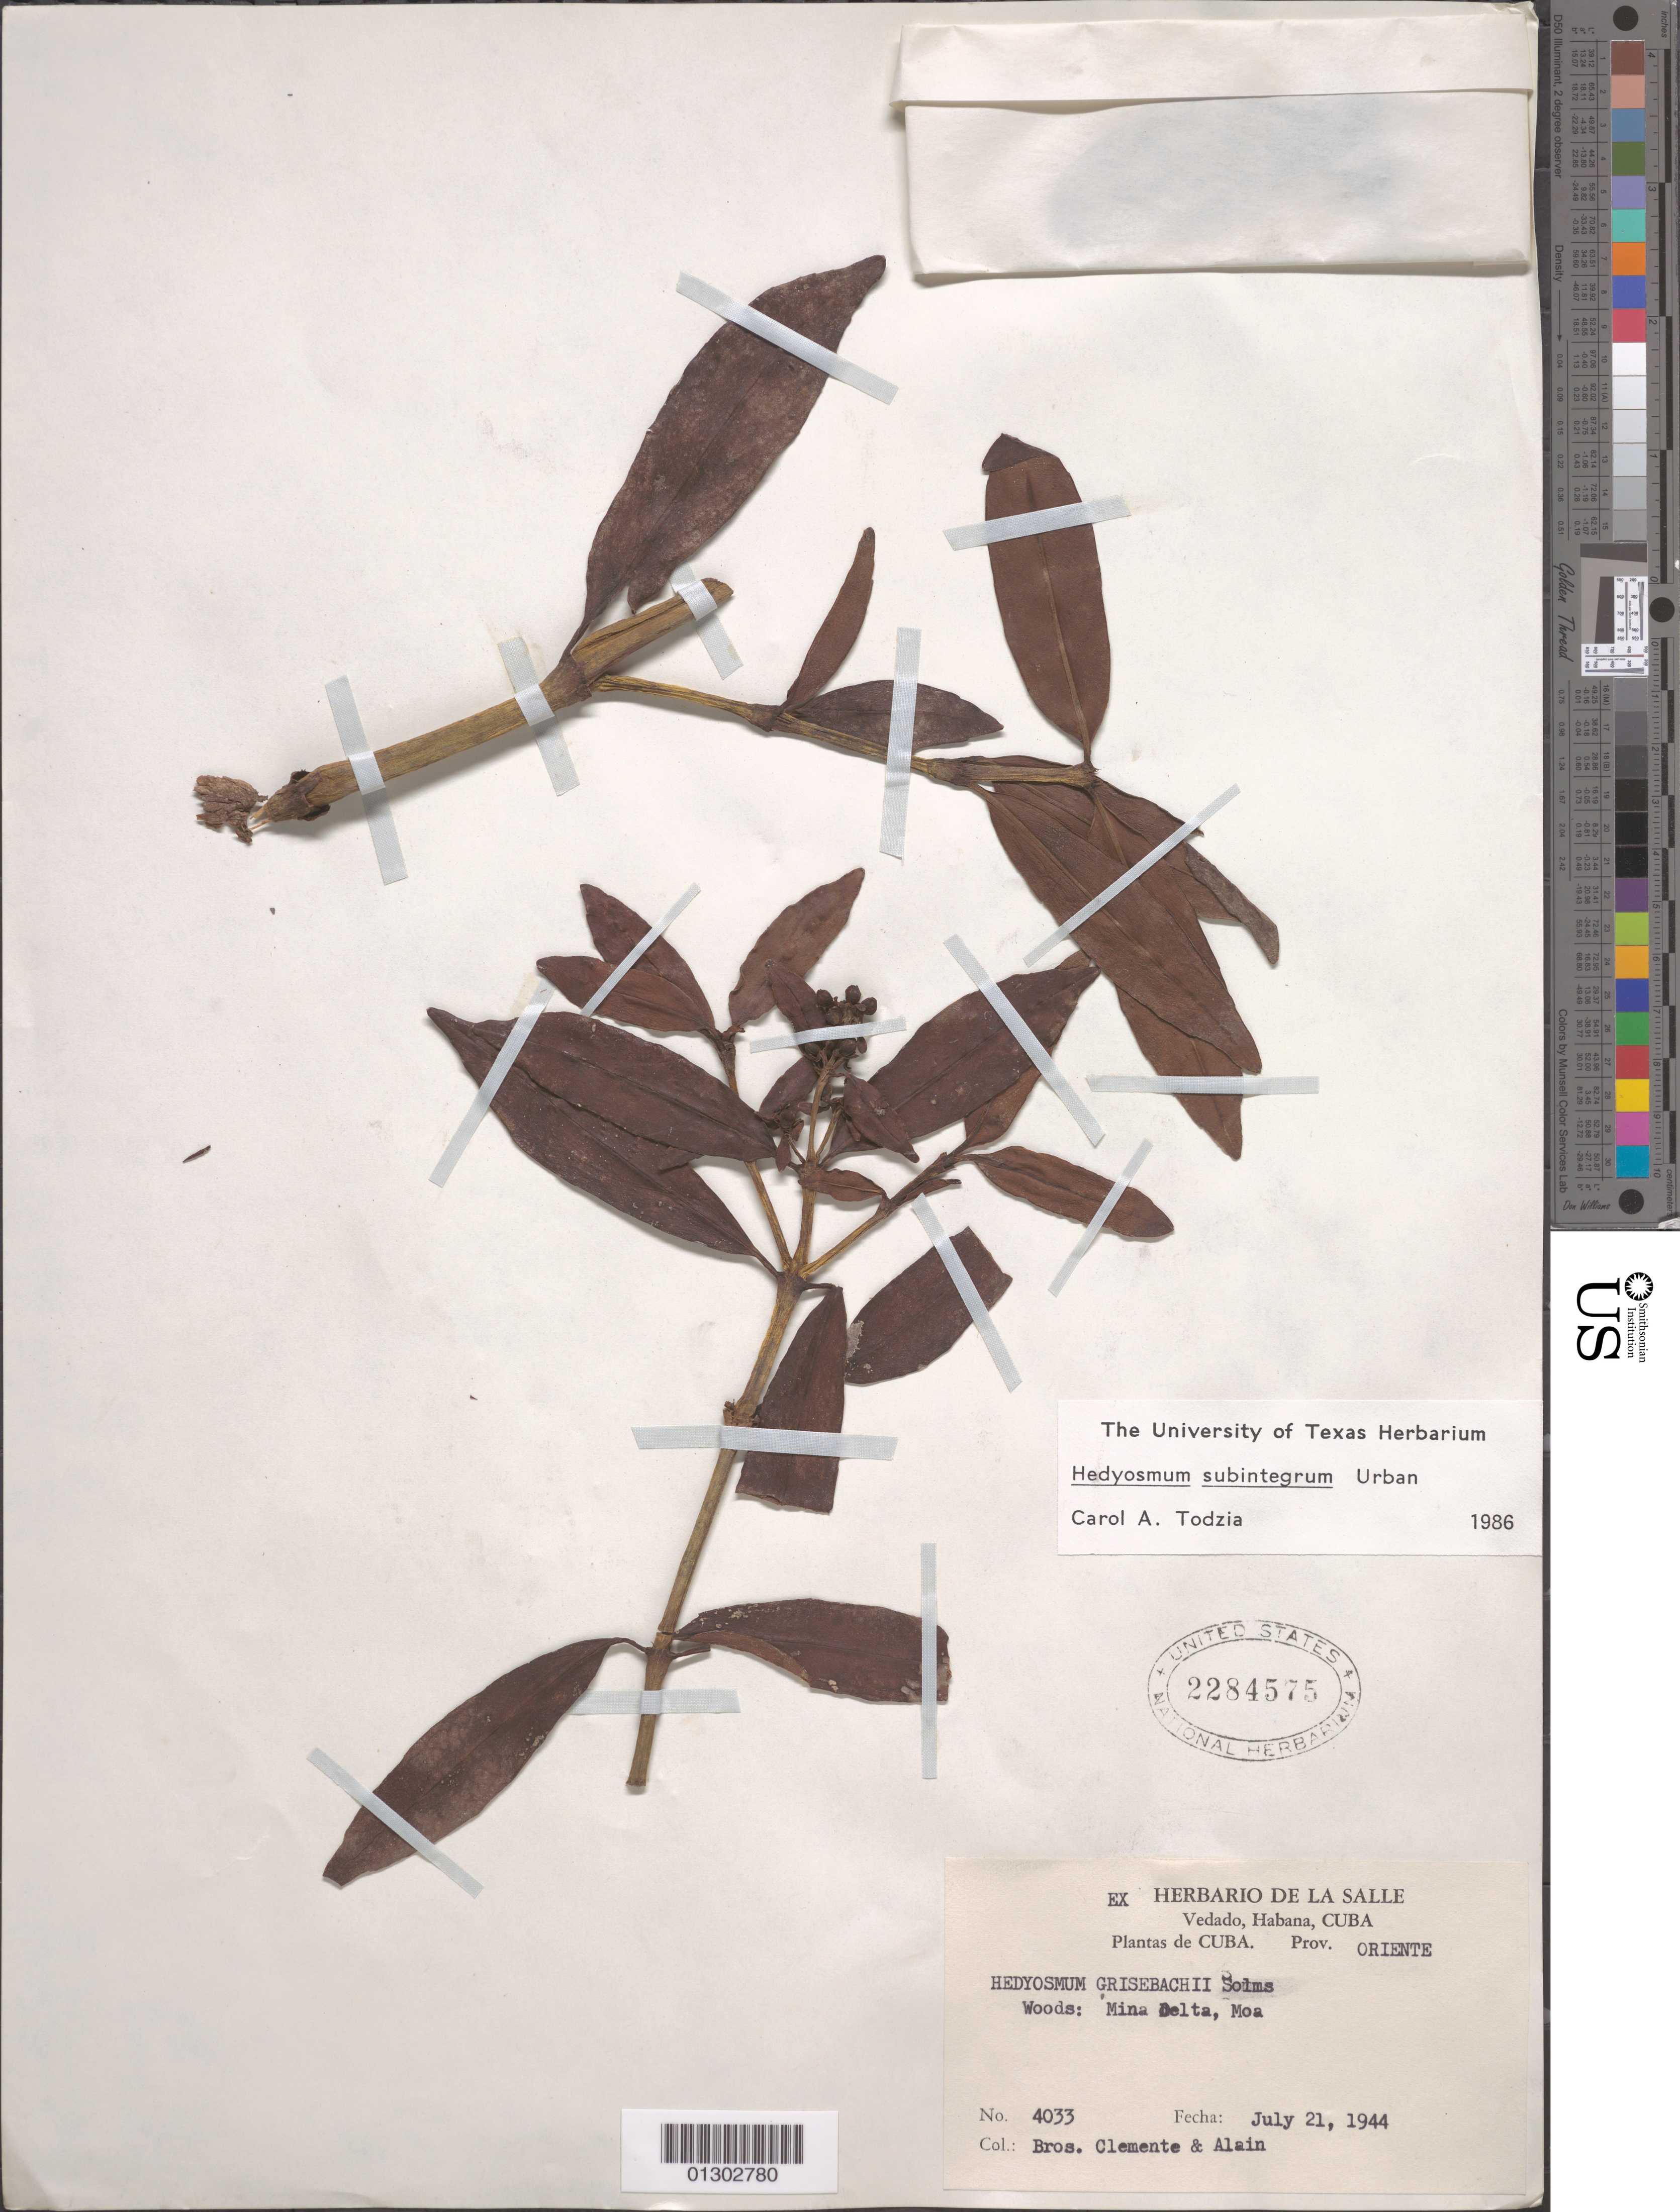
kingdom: Plantae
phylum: Tracheophyta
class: Magnoliopsida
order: Chloranthales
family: Chloranthaceae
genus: Hedyosmum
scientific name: Hedyosmum subintegrum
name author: Urb.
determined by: Todzia, C. A., (TEX), University of Texas Austin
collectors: Bro. Clemente & A. H. Liogier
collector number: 4033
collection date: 1944-07-21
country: Cuba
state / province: Holguín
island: Cuba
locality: Moa, Mina Delta.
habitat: Woods.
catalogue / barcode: US 2284575